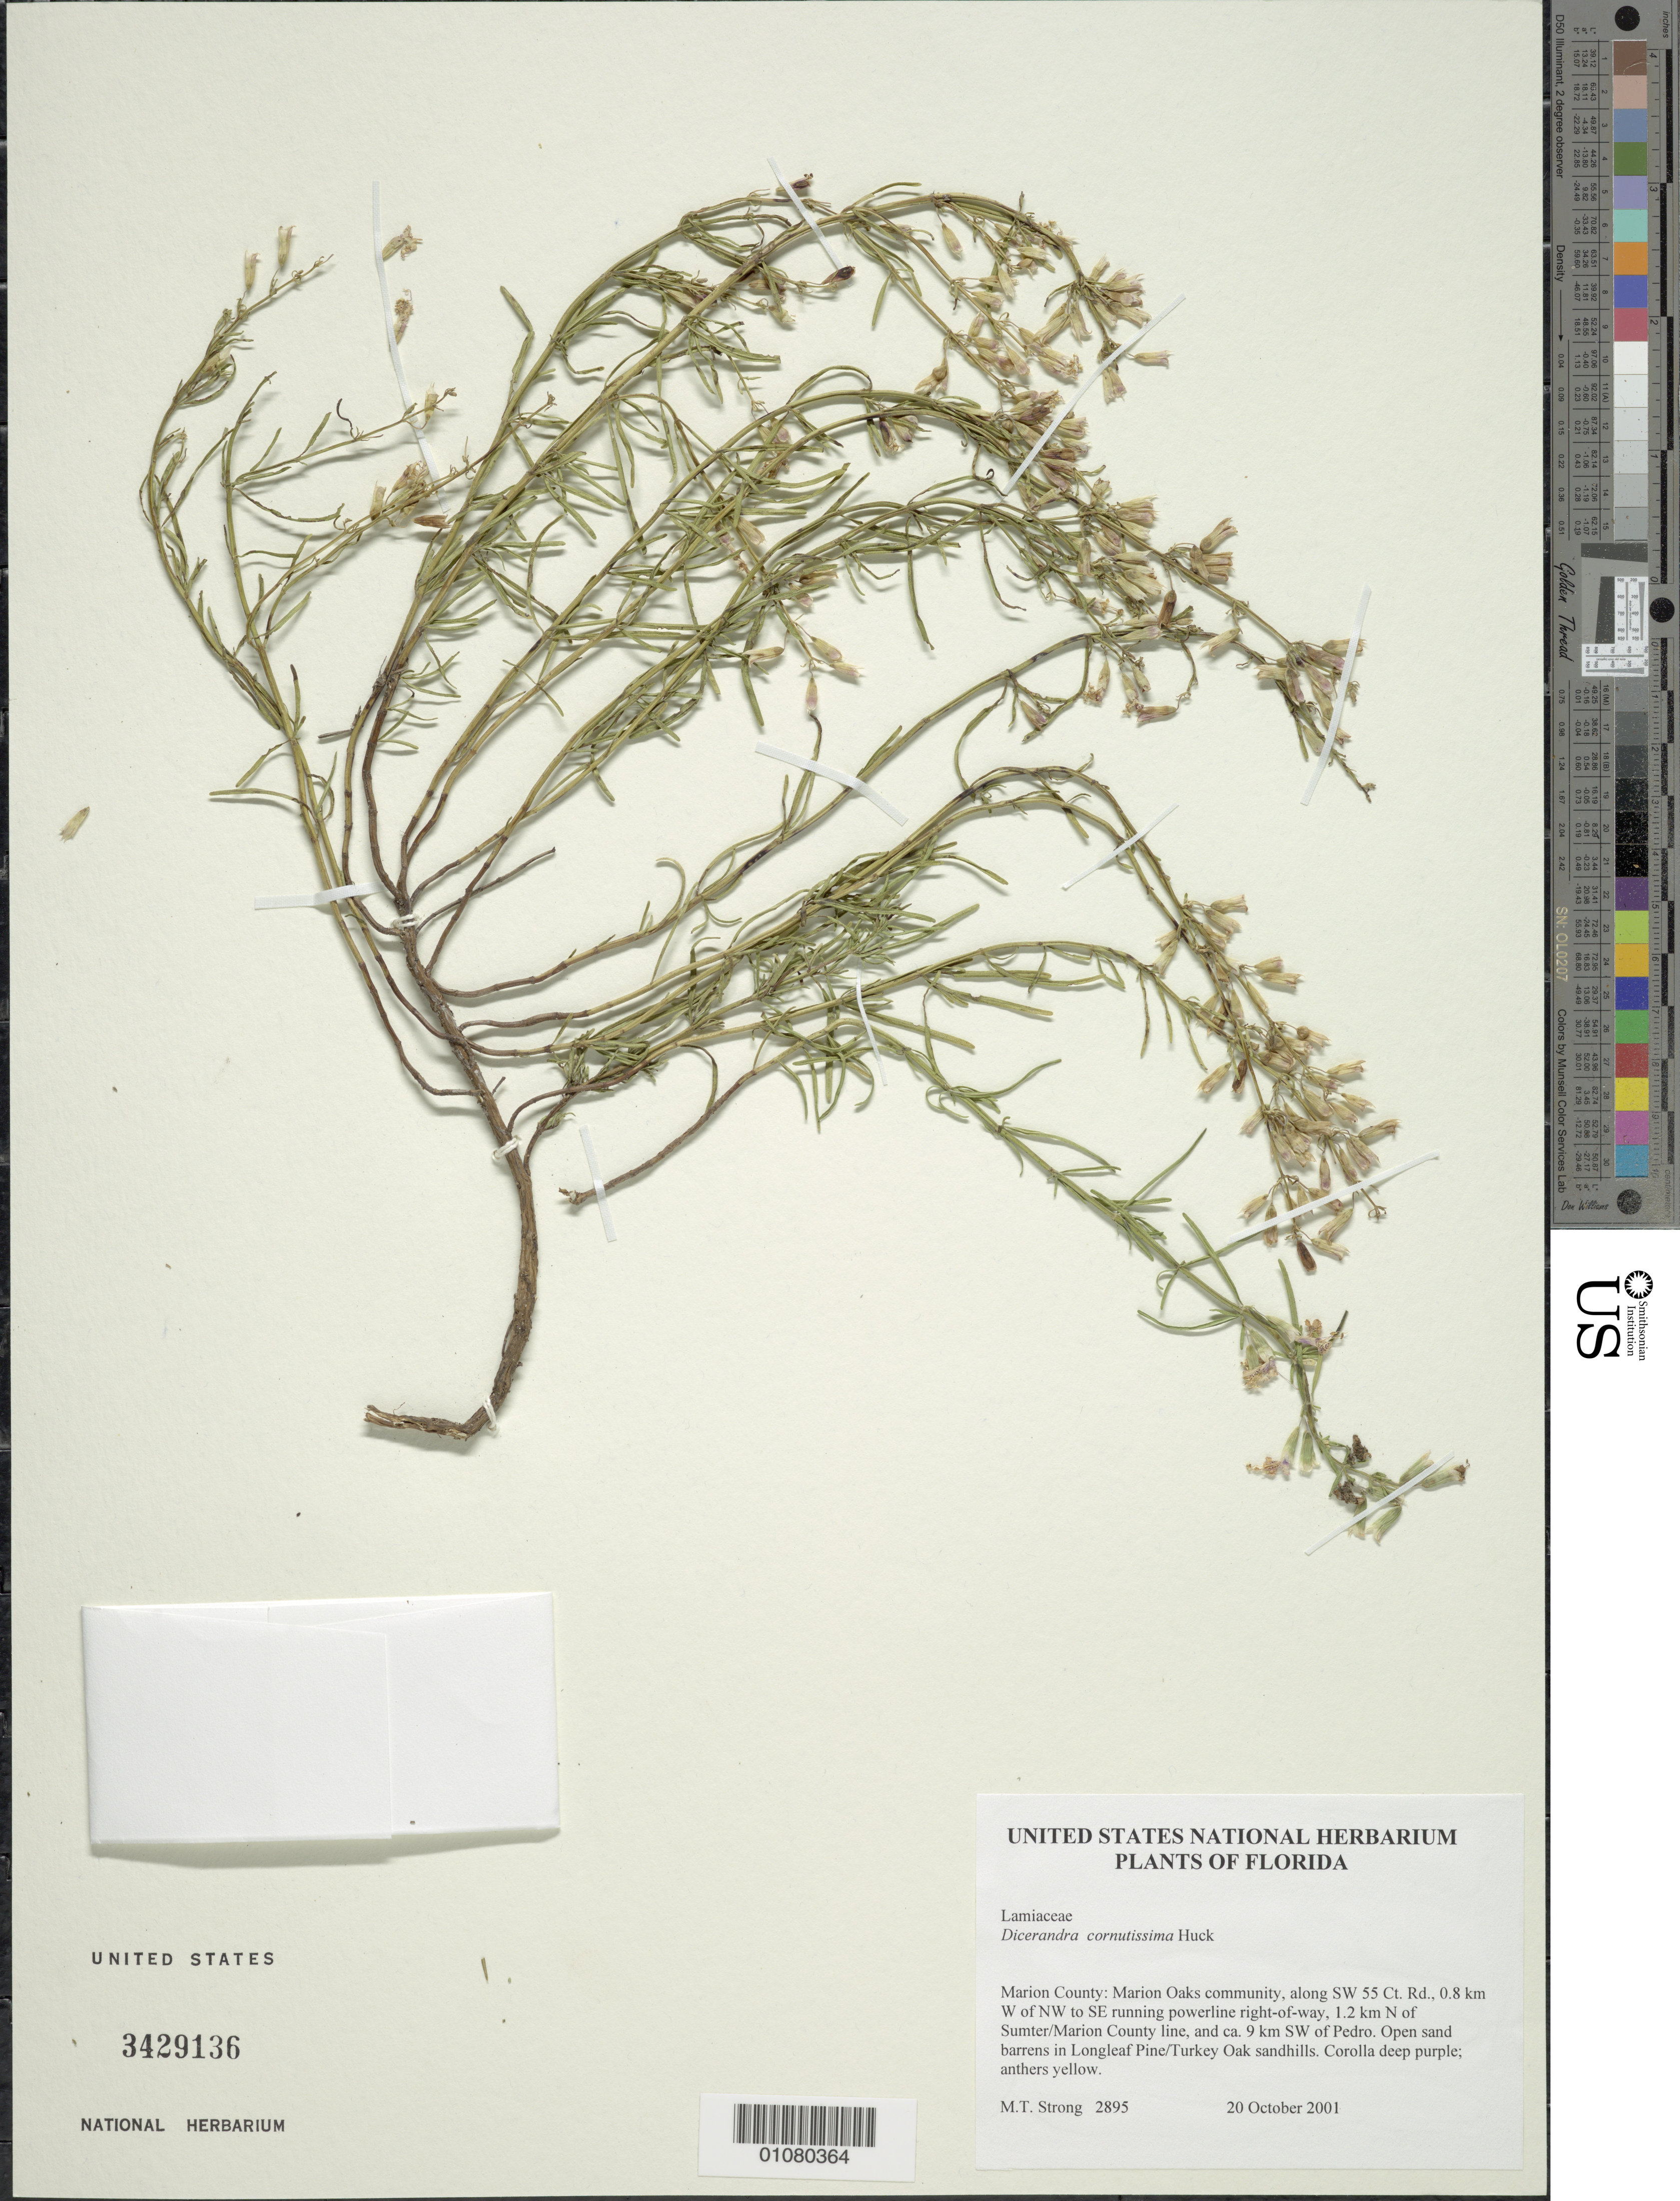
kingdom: Plantae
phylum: Tracheophyta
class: Magnoliopsida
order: Lamiales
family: Lamiaceae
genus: Dicerandra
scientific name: Dicerandra cornutissima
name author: Huck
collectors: M. T. Strong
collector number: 2895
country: United States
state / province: Florida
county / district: Marion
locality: Marion Oaks community, along SW 55 Ct. Rd., W of NW to SE running powerline right-of-way, N of summer/Marion County line, SW of Pedro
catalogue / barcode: US 3429136